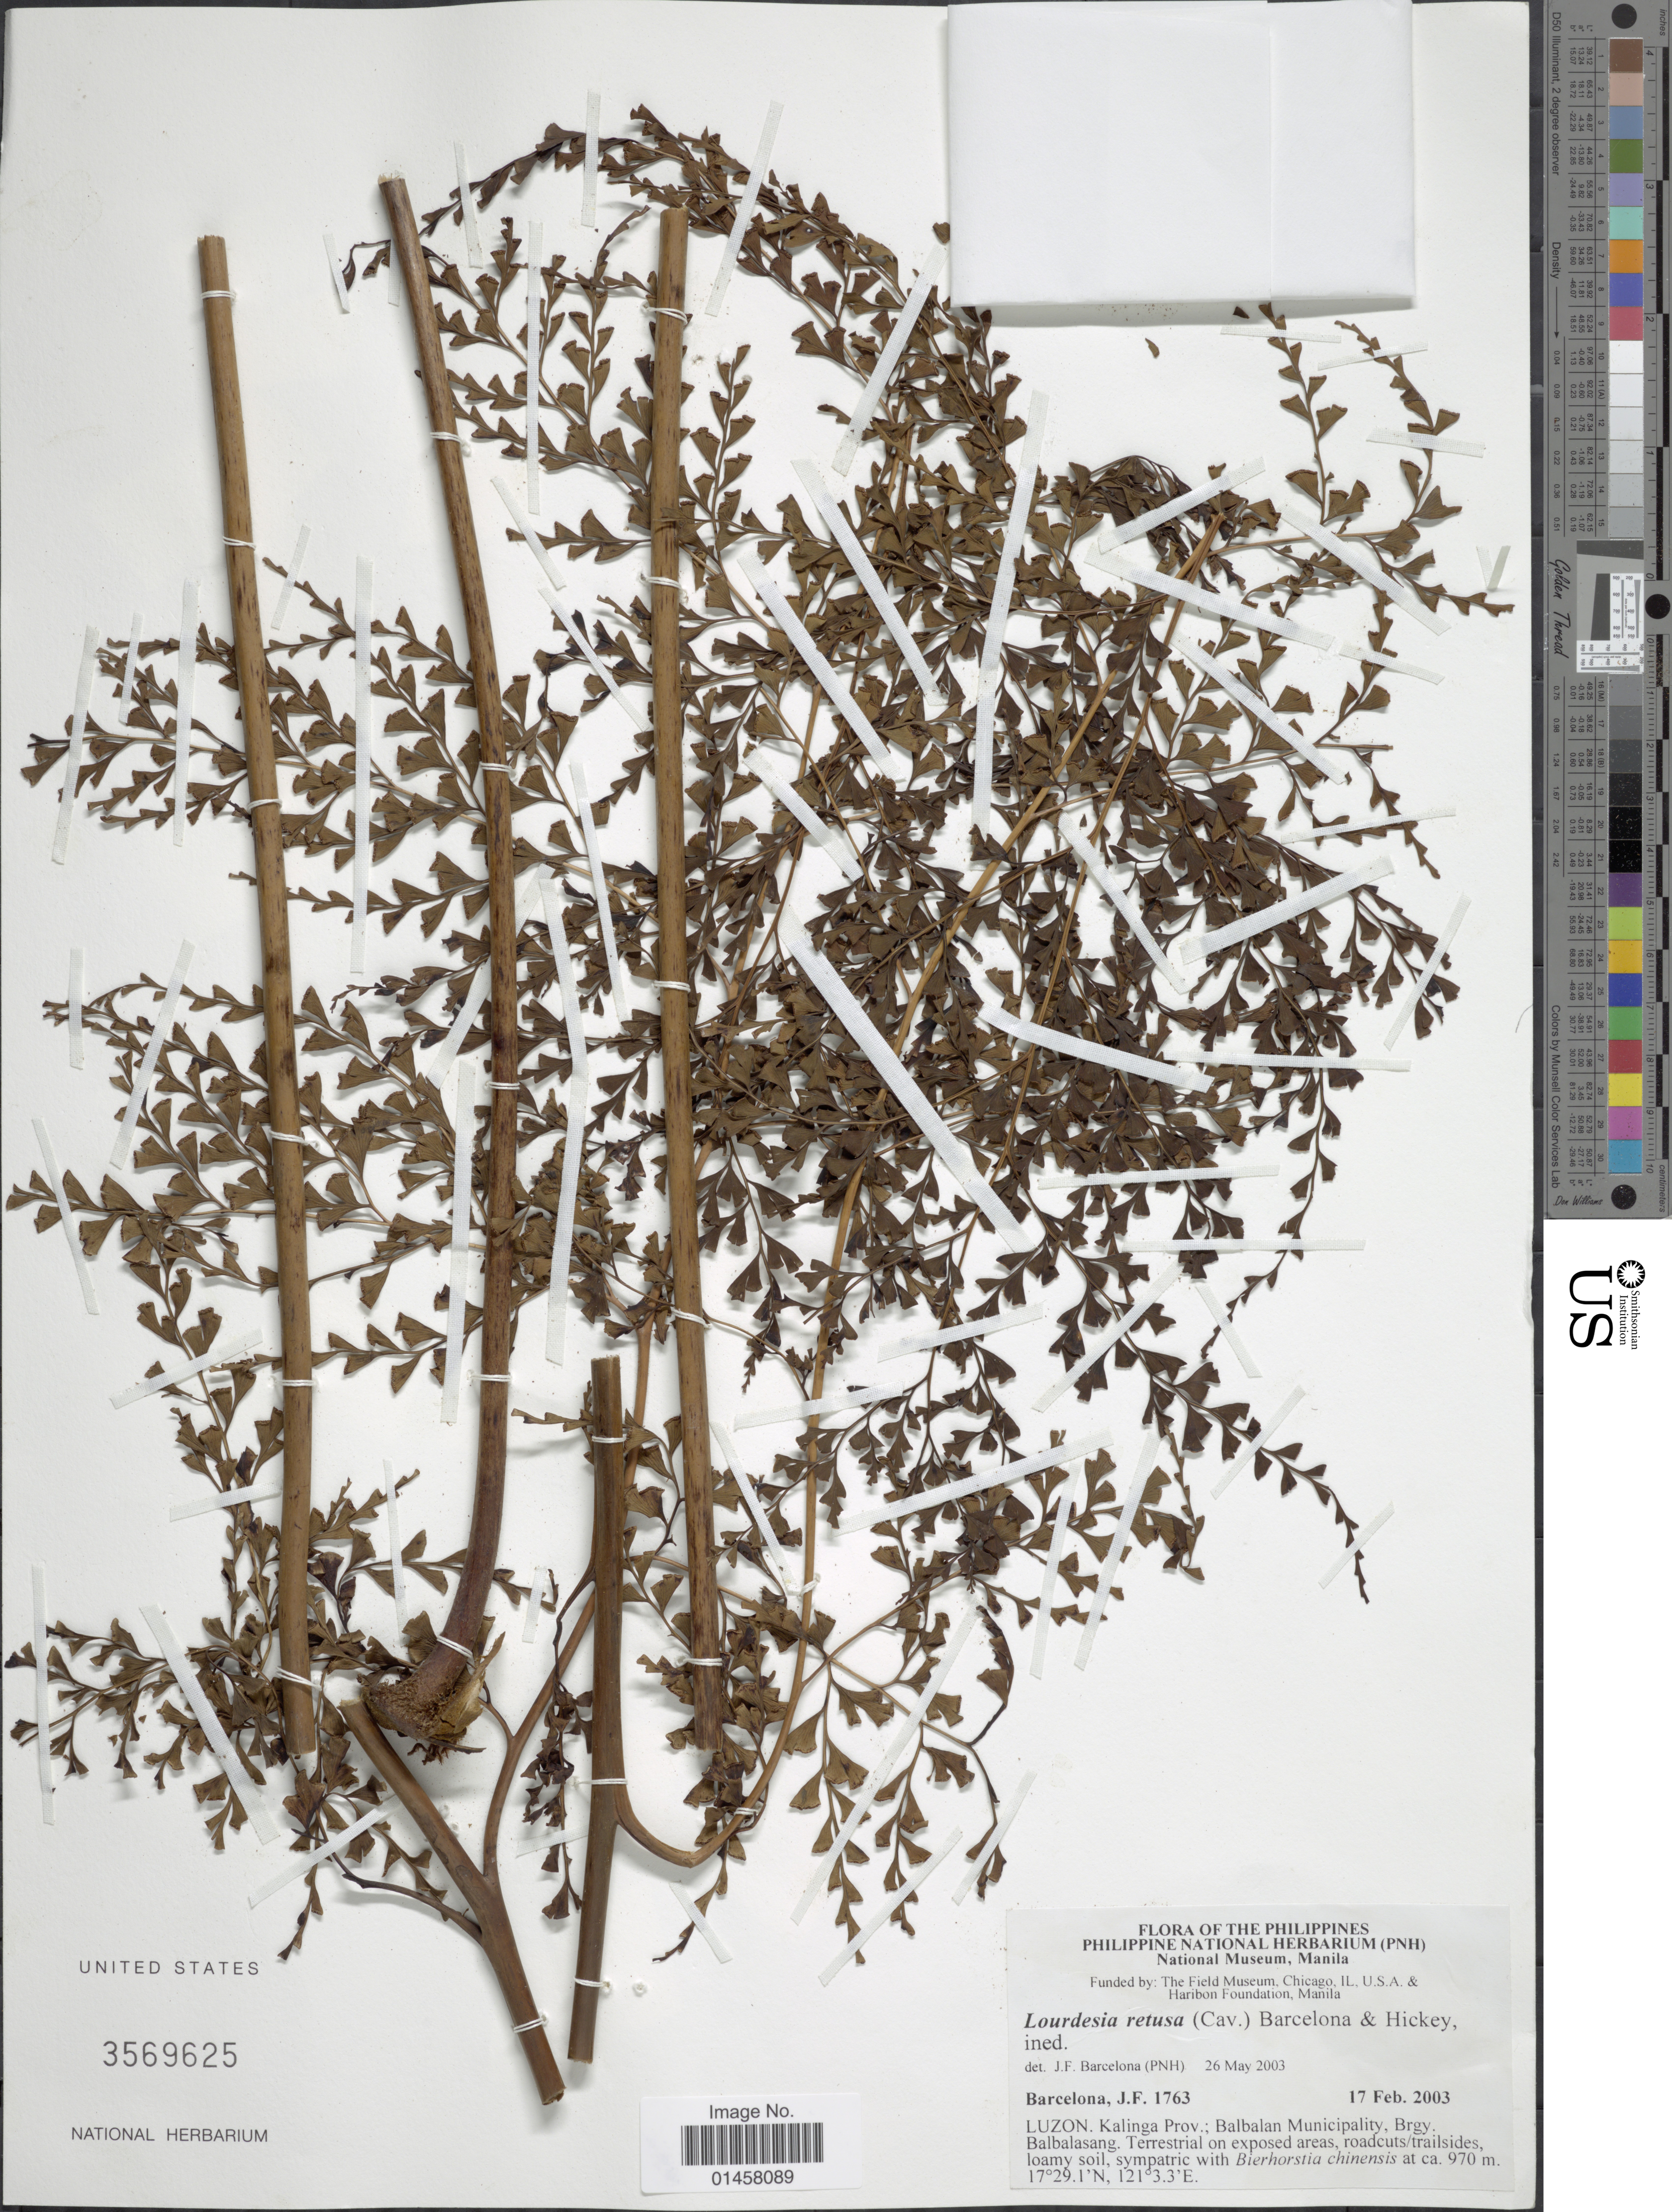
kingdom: Plantae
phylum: Tracheophyta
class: Polypodiopsida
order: Polypodiales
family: Lindsaeaceae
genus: Sphenomeris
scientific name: Sphenomeris retusa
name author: (Cav.) Maxim.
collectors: J. F. Barcelona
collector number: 1763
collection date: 2003-02-17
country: Philippines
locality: Luzon, Kaling Prov.: Balbalan Municipality, Brgy, balbalasang, Terrestrial on exposed areas, roadcutss/trailsides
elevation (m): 970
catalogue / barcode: US 3569625